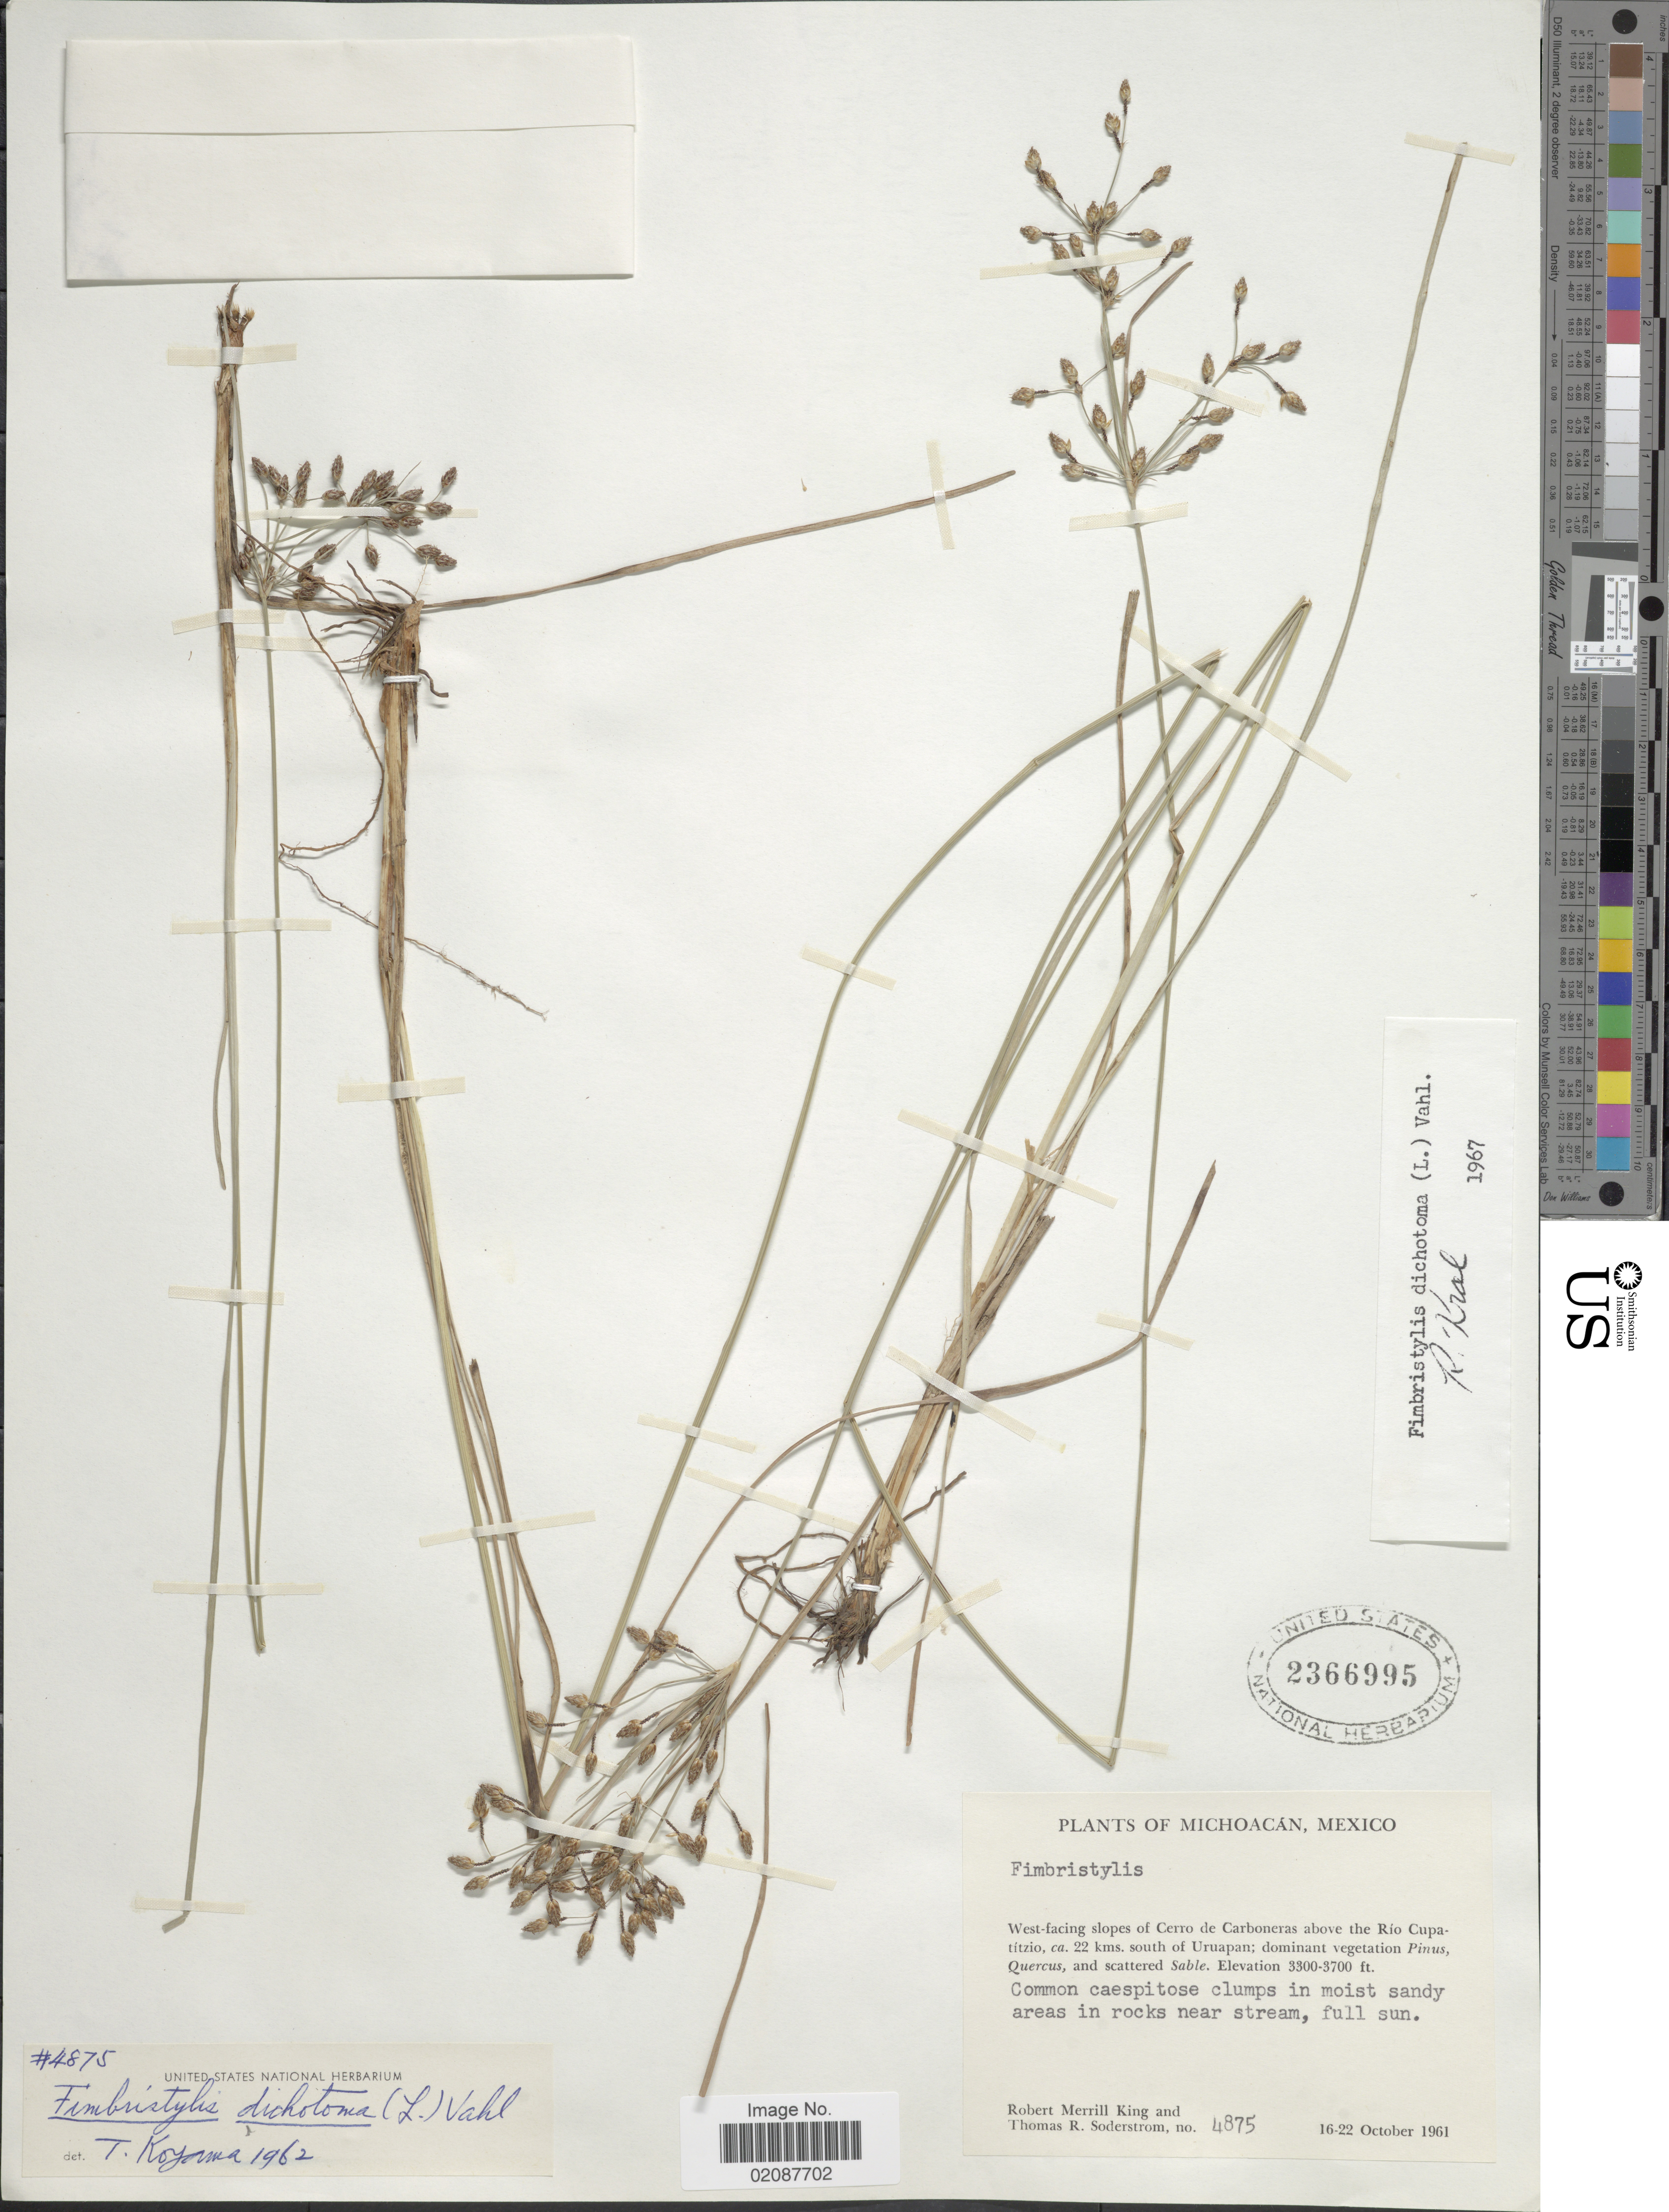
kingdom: Plantae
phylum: Tracheophyta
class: Liliopsida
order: Poales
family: Cyperaceae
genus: Fimbristylis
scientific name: Fimbristylis dichotoma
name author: (L.) Vahl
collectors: R. M. King & T. R. Soderstrom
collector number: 4875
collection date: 1961-10-16/1961-10-22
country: Mexico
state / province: Michoacán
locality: West-facing slopes of Cerro de Carboneras above the Rio Cupatitzio, ca. 22 kms. south of Uruapan, in areas in rocks near stream.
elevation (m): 1006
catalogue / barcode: US 2366995